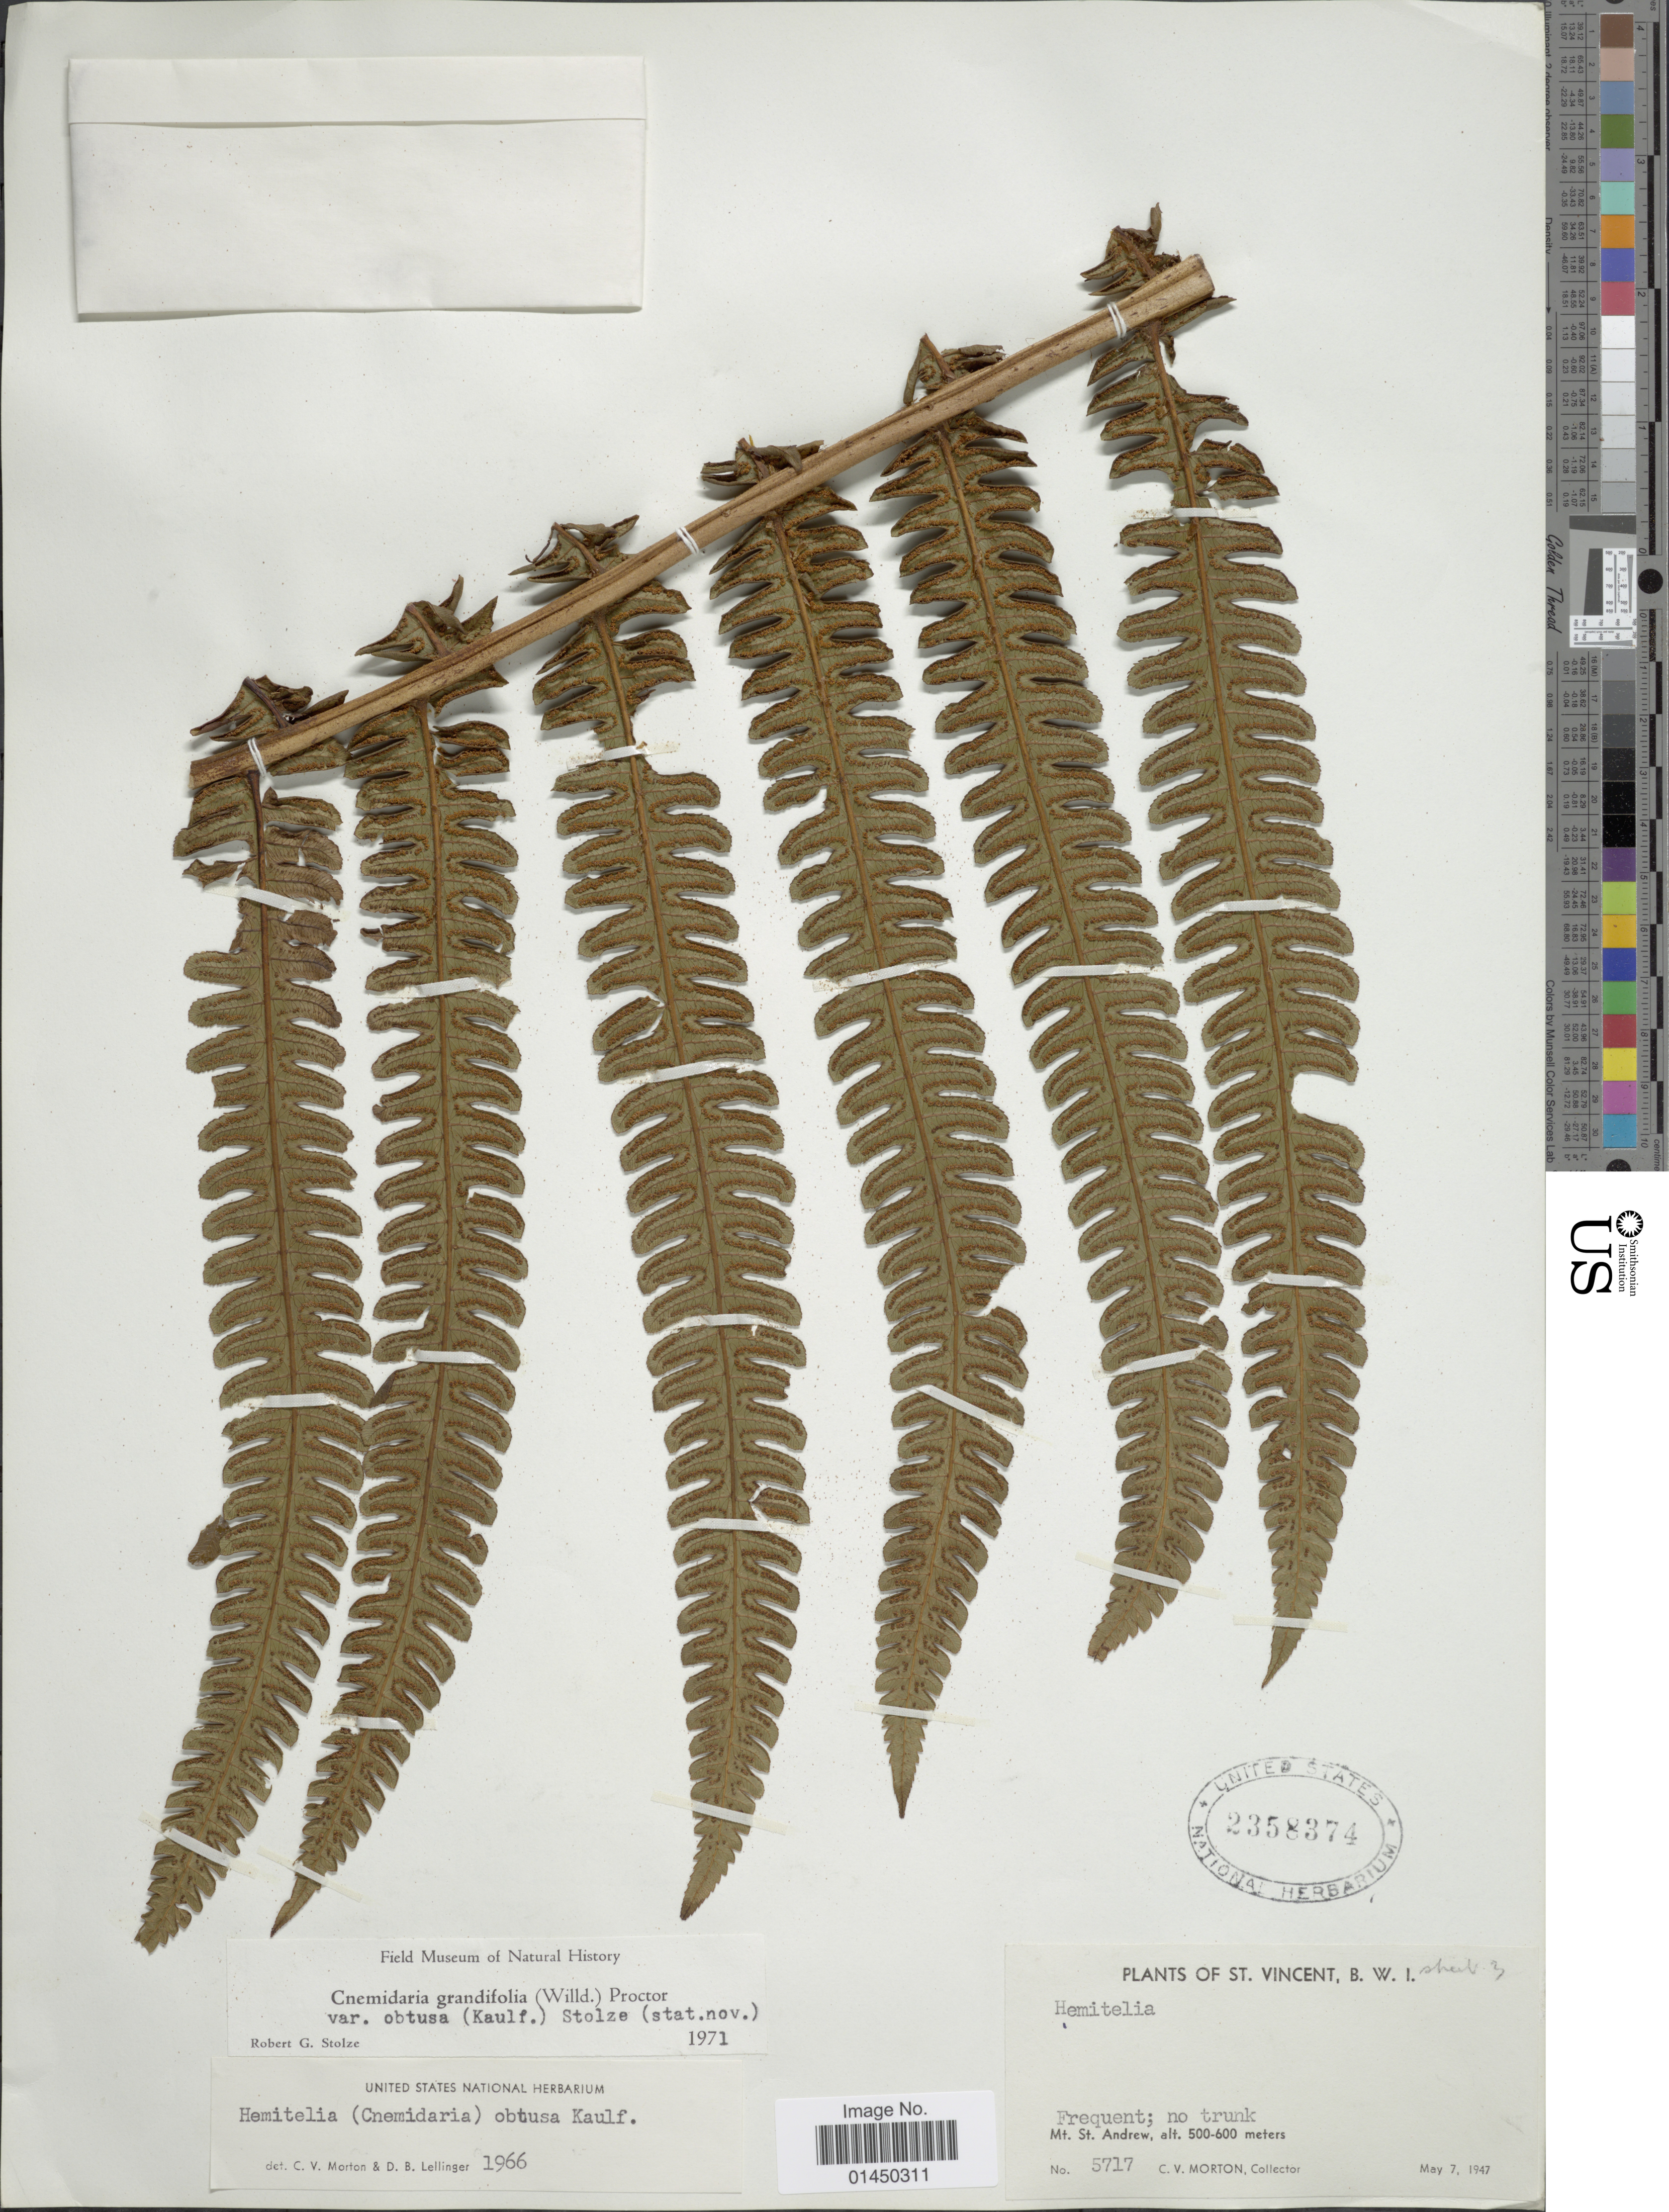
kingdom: Plantae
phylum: Tracheophyta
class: Polypodiopsida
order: Cyatheales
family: Cyatheaceae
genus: Cyathea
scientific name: Cyathea grandifolia var. obtusa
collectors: C. V. Morton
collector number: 5717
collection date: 1947-05-07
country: St. Vincent - Grenadines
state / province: Saint Andrew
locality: St. Vincent, Mt. St. Andrew.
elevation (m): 500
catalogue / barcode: US 2358374